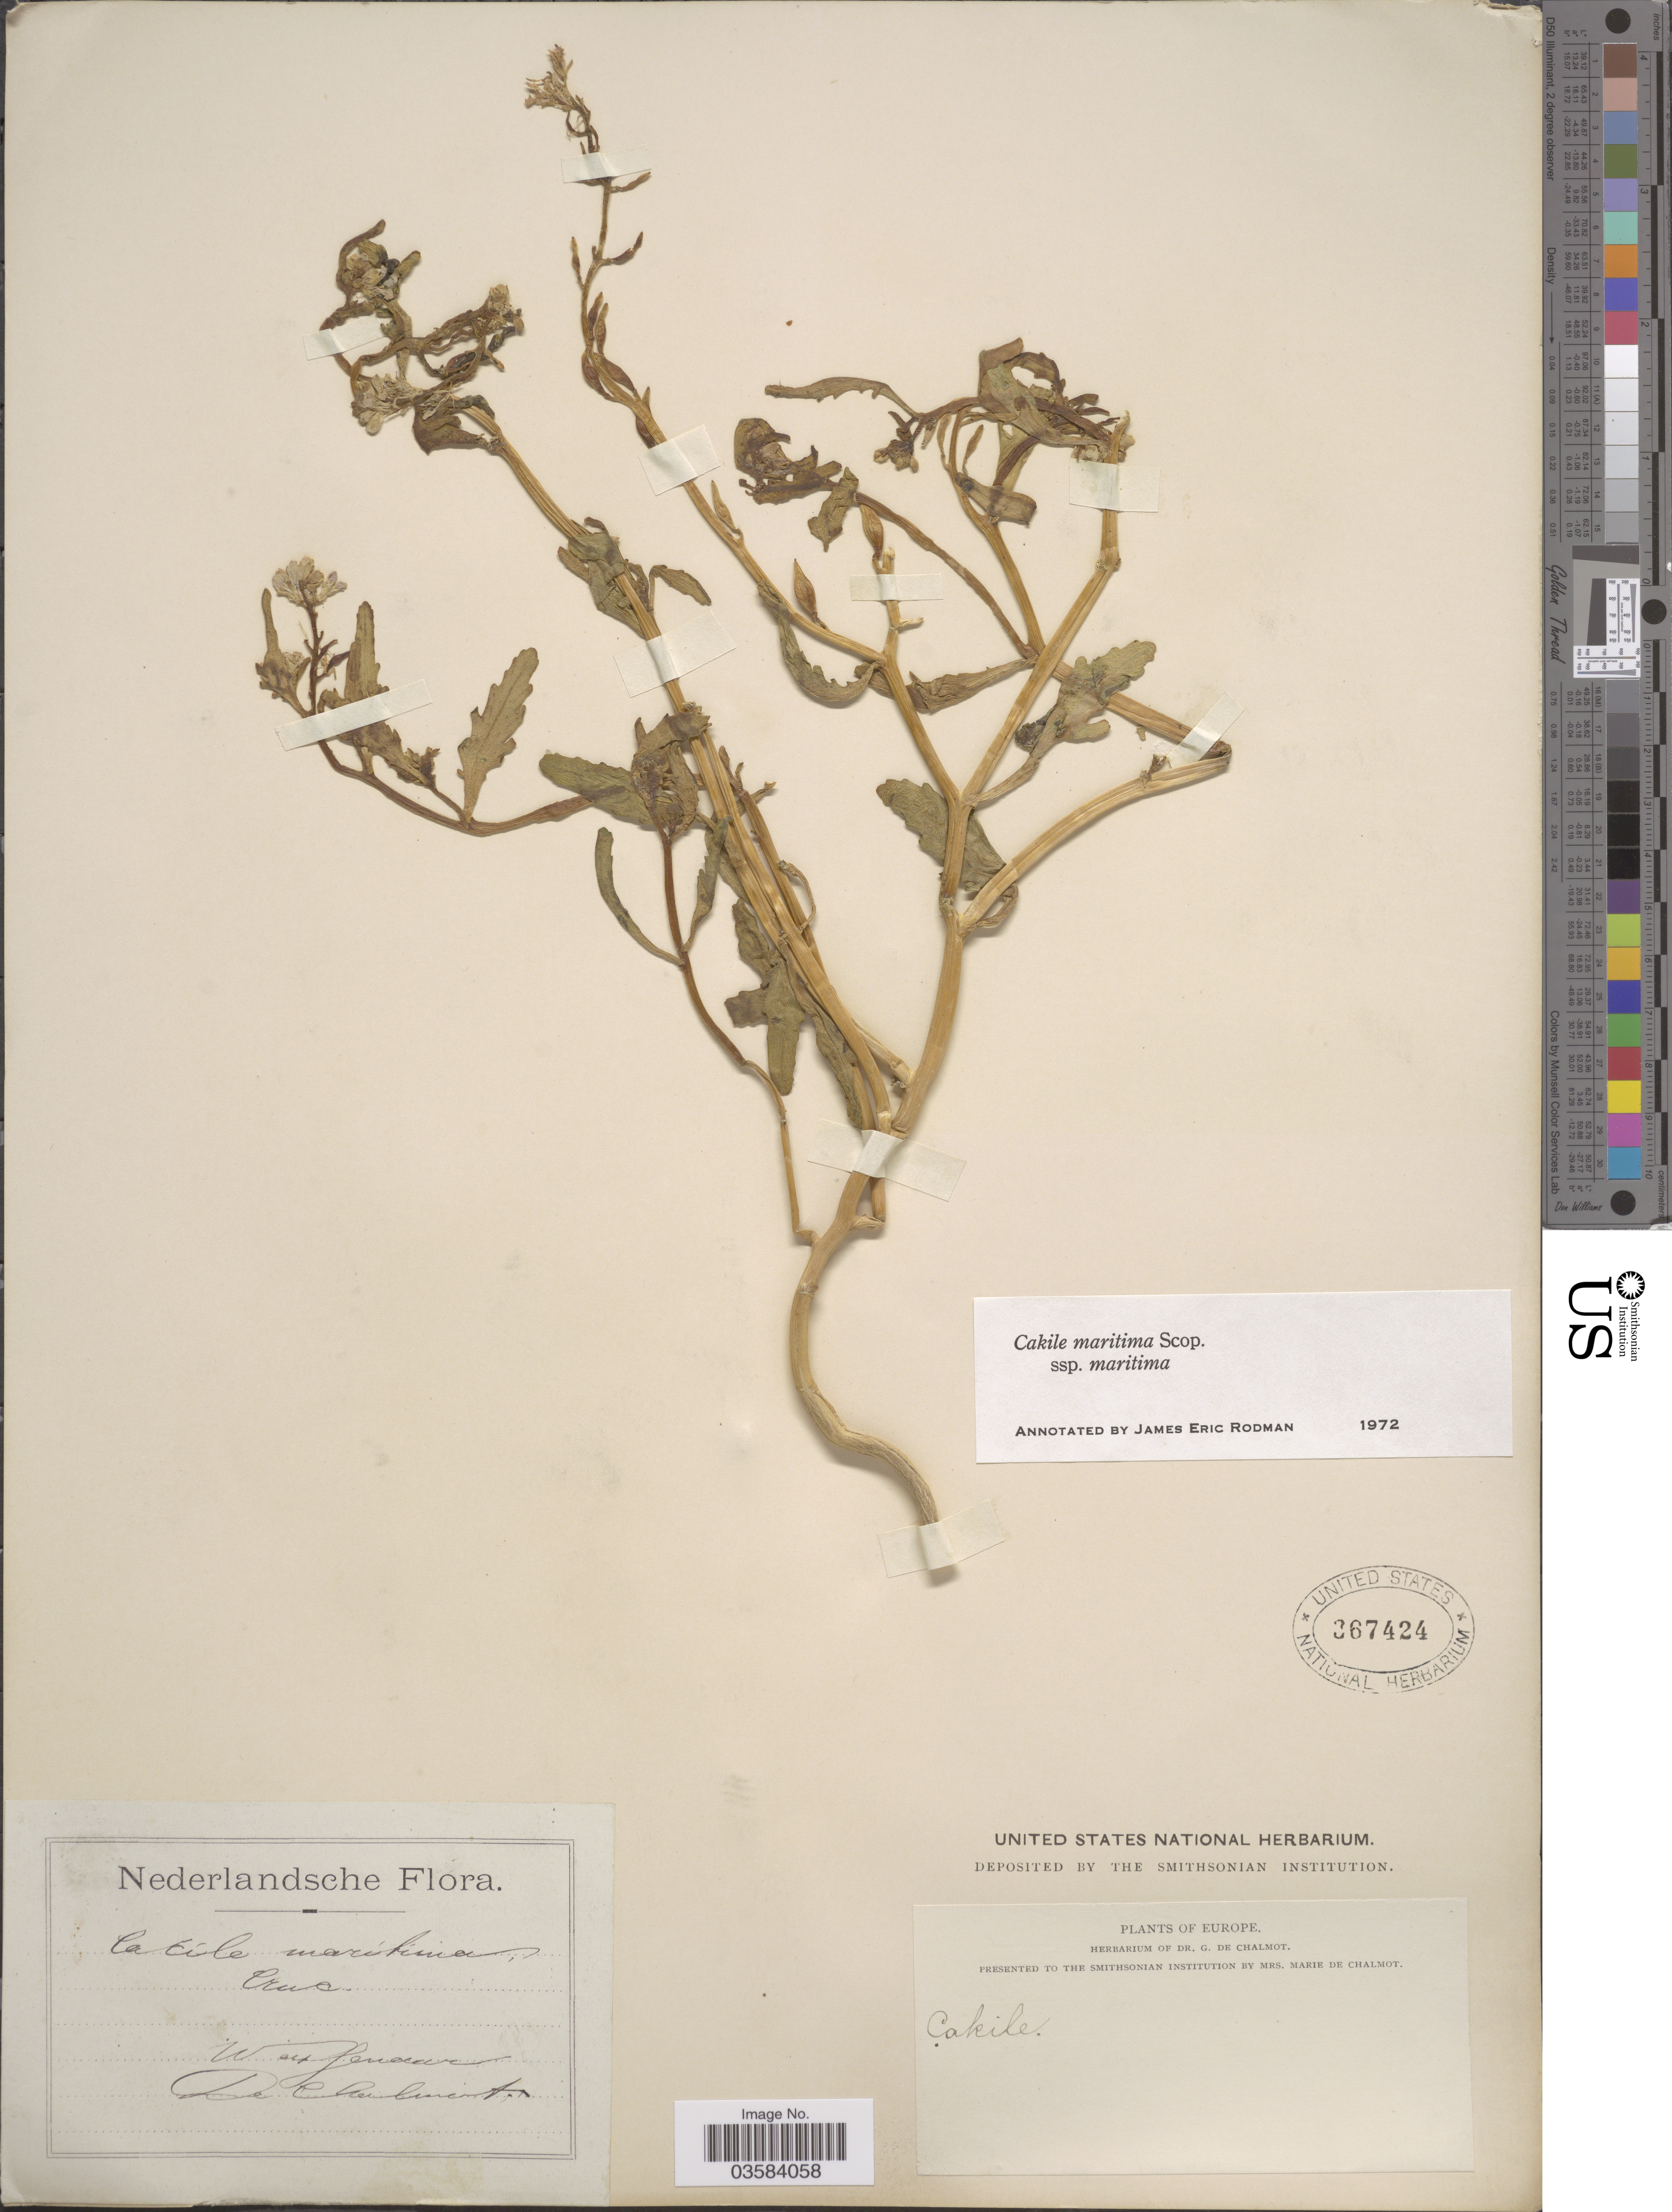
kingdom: Plantae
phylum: Tracheophyta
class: Magnoliopsida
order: Brassicales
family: Brassicaceae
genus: Cakile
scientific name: Cakile maritima subsp. maritima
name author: Scop.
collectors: G. de Chalmot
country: Netherlands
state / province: Zuid Holland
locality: Wassenaar.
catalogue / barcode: US 367424